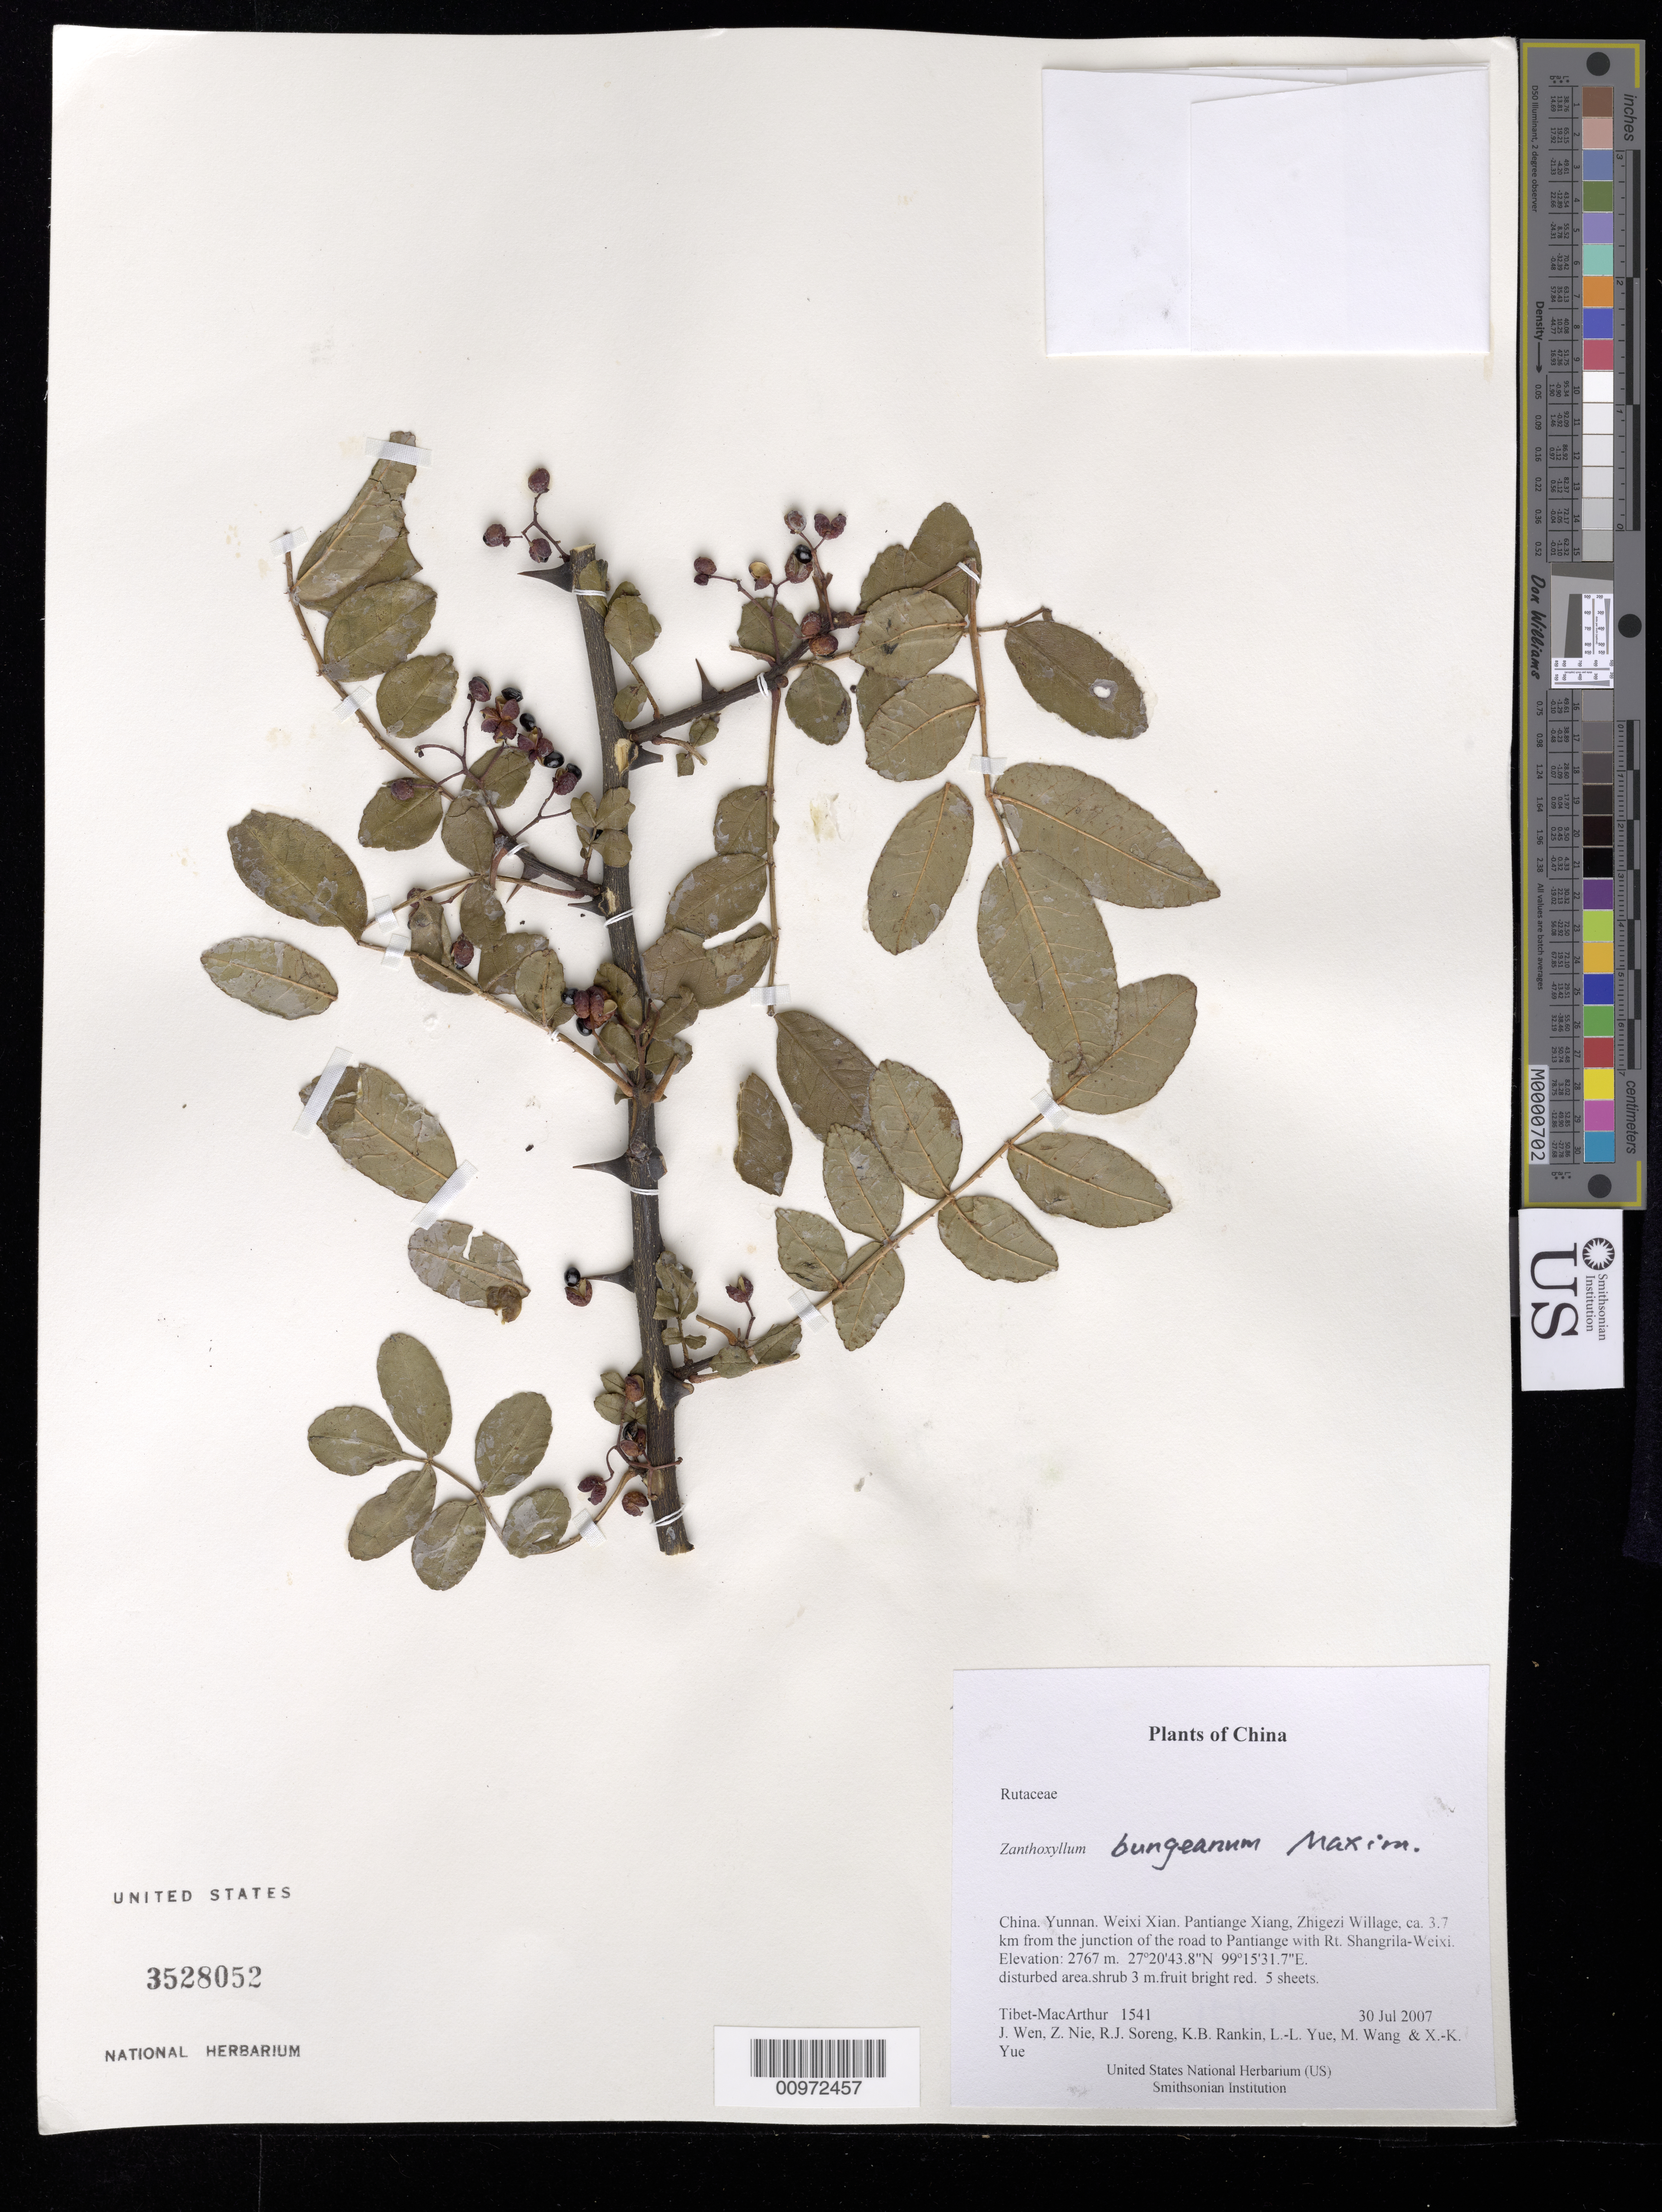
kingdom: Plantae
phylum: Tracheophyta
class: Magnoliopsida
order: Sapindales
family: Rutaceae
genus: Zanthoxylum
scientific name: Zanthoxylum bungeanum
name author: Maxim.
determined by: Wen, Jun, (BOT), Smithsonian Institution - National Museum of Natural History (UNITED STATES)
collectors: Tibet-MacArthur, J. Wen, Z. Nie, R. J. Soreng, K. Rankin, L. Yue, M. Wang & X. Yue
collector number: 1541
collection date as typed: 30 Jul 2007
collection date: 2007-07-30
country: China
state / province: Yunnan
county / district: Weixi Xian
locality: Pantiange Xiang, Zhigezi Willage, ca. 3.7 km from the junction of the road to Pantiange with Rt. Shangrila-Weixi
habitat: disturbed area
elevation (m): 2767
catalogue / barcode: US 3528052